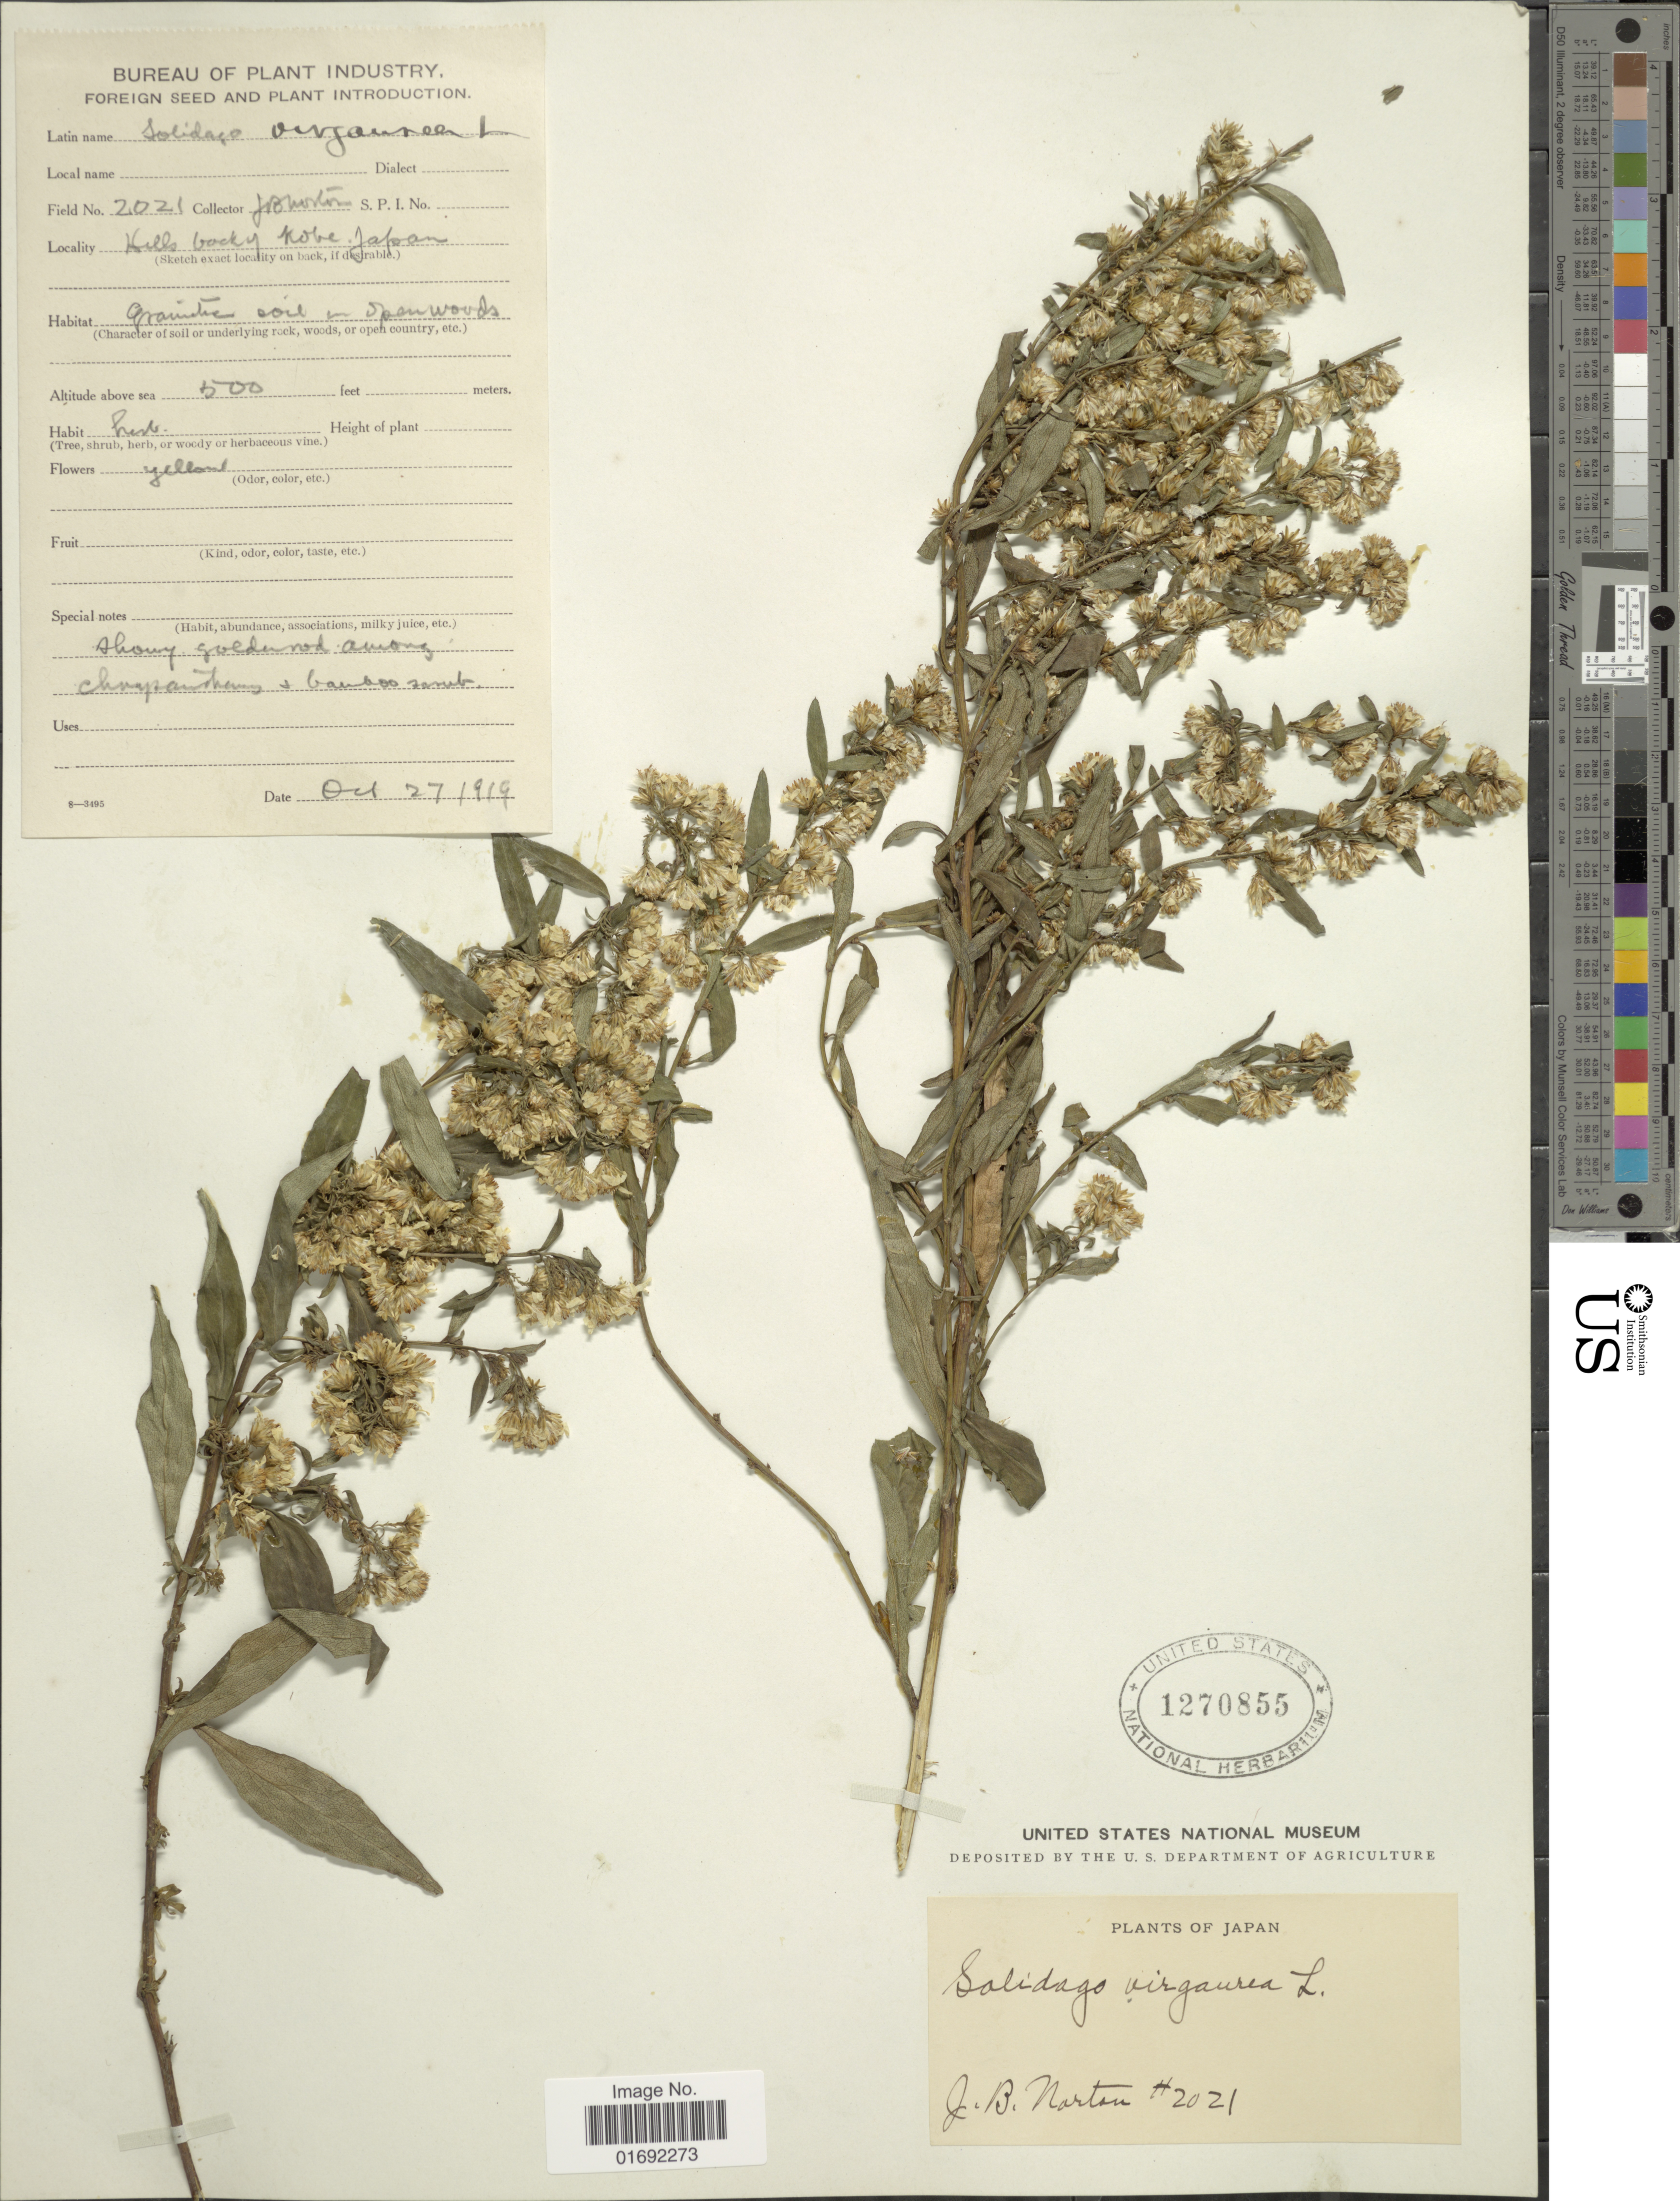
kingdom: Plantae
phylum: Tracheophyta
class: Magnoliopsida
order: Asterales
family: Asteraceae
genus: Solidago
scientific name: Solidago virgaurea var. asiatica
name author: Nakai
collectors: J. B. Norton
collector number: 2021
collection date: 1919-10-27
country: Japan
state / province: Hyogo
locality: Hills back of Kobe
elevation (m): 152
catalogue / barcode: US 1270855